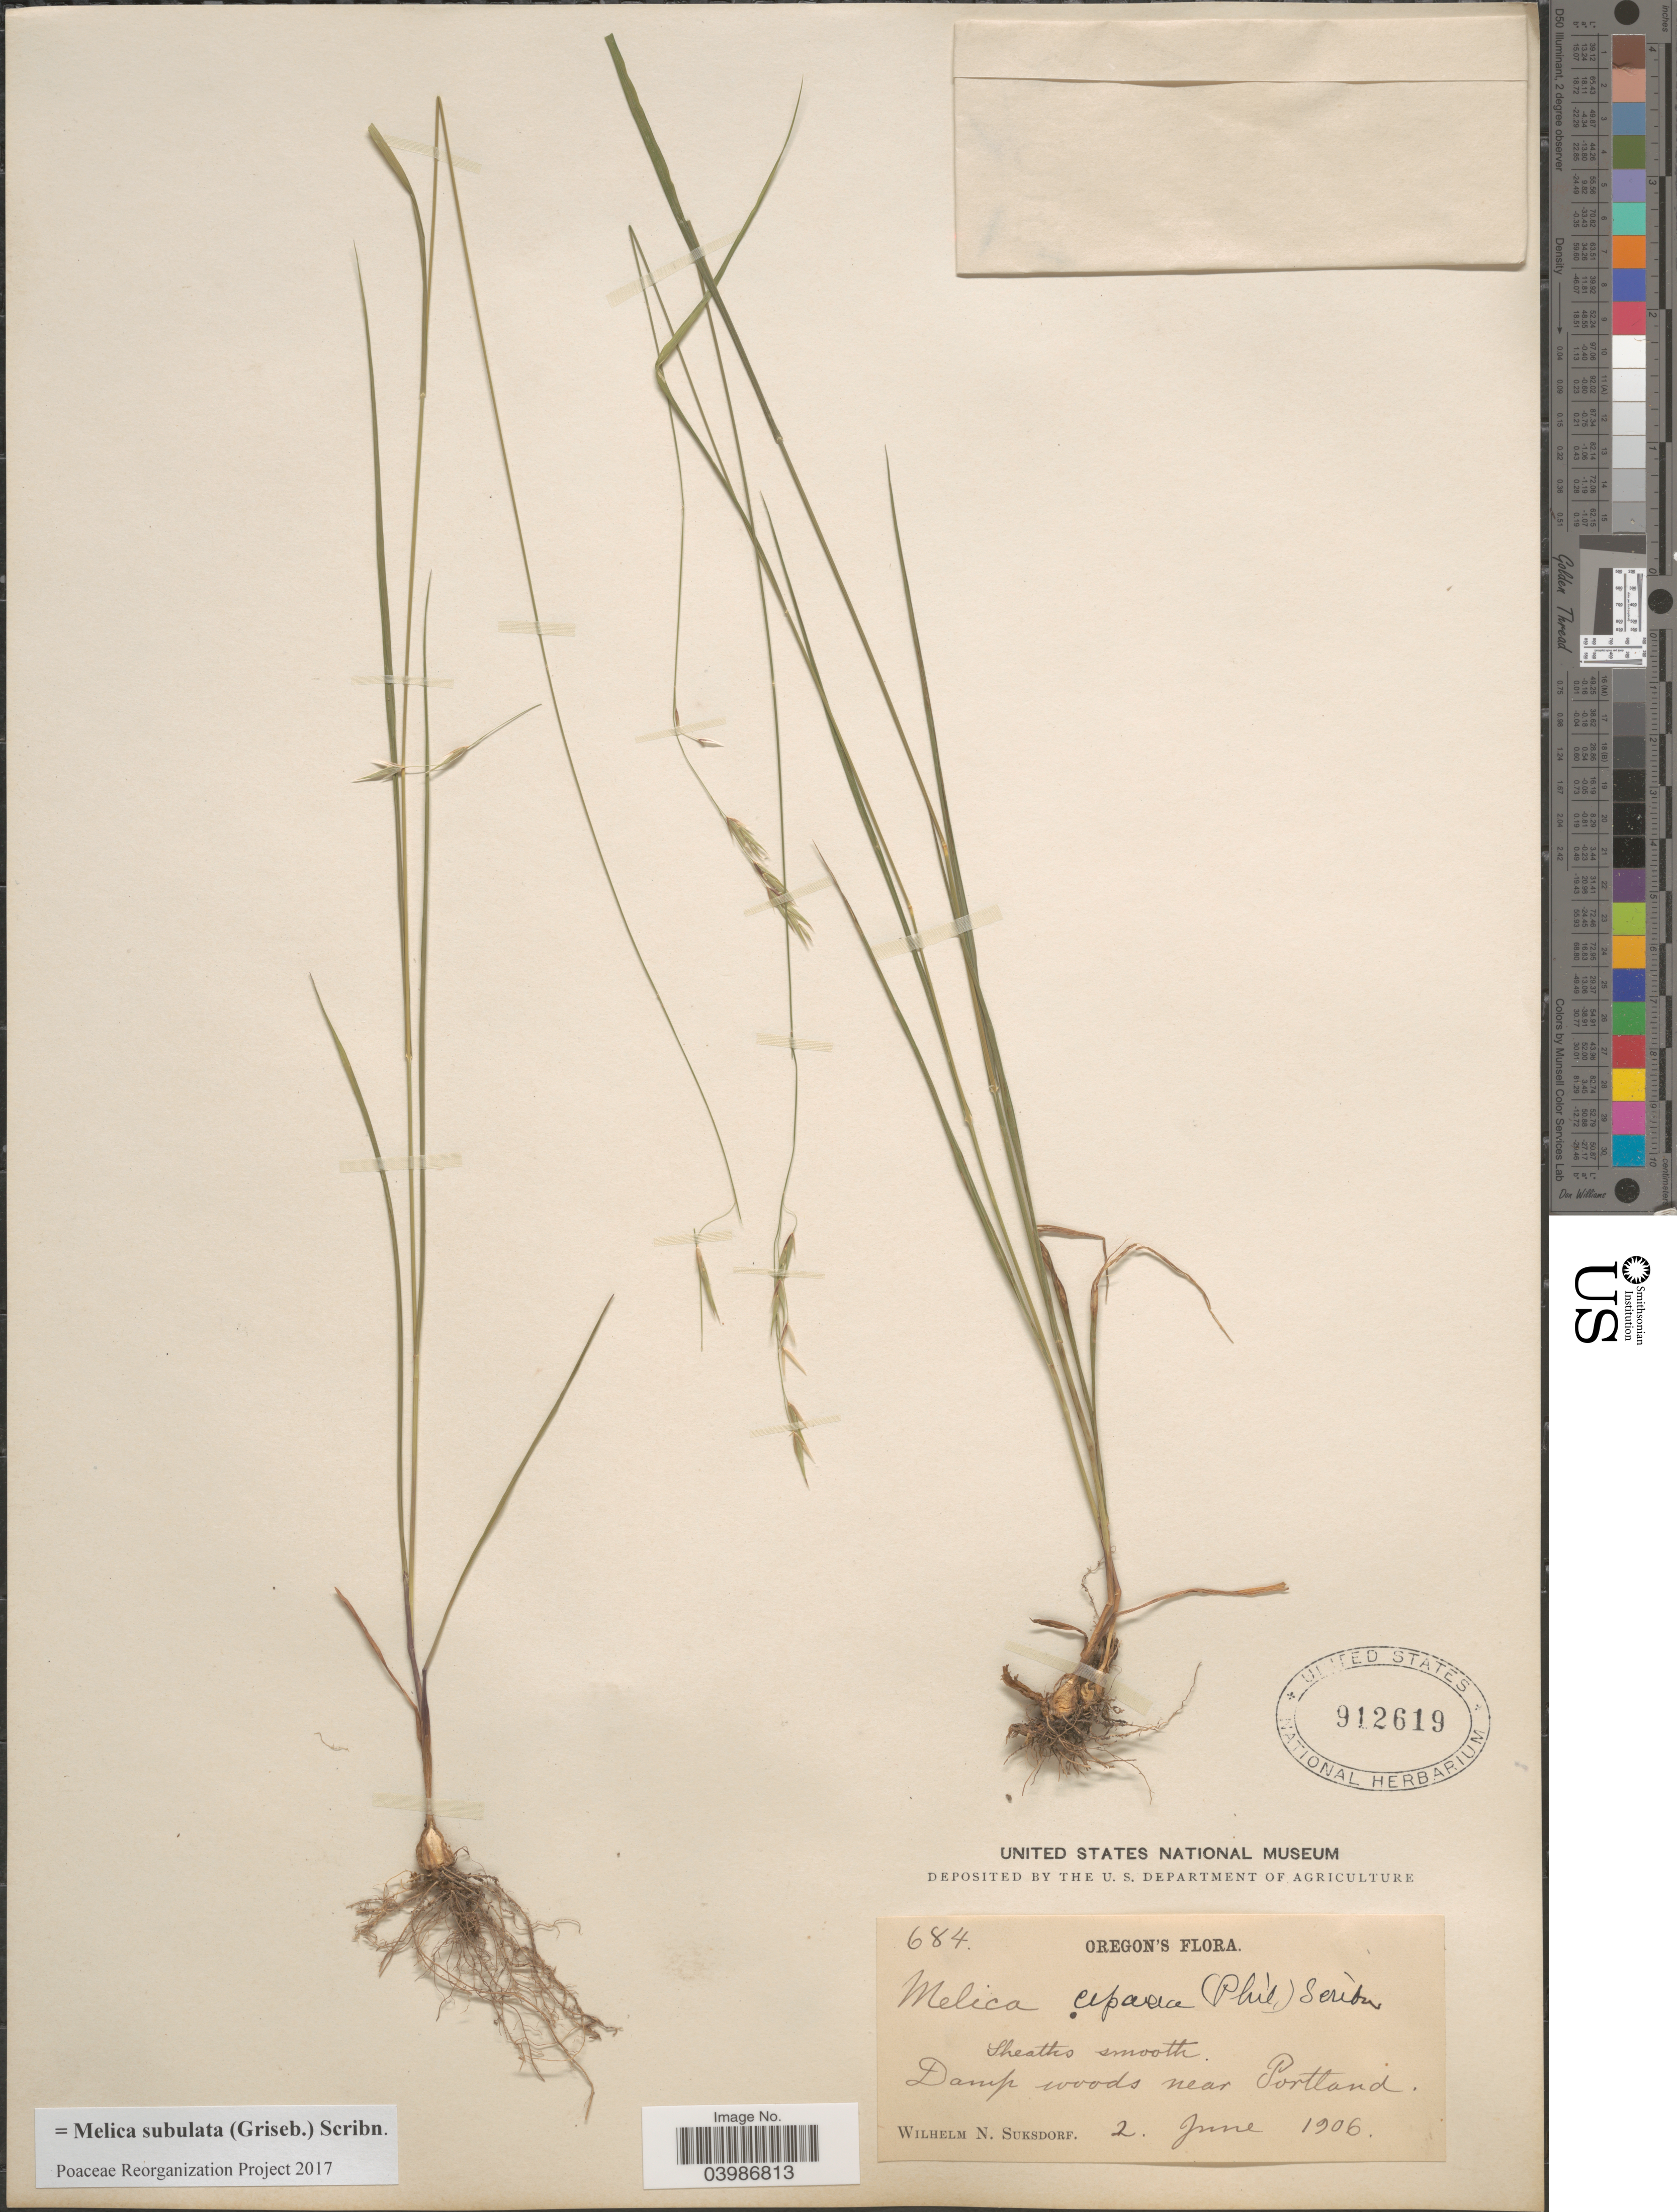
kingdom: Plantae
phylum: Tracheophyta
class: Liliopsida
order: Poales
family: Poaceae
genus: Melica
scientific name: Melica subulata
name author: (Griseb.) Scribn.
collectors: W. N. Suksdorf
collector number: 684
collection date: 1906-06-02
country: United States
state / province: Oregon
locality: Damp woods near Portland.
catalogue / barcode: US 912619